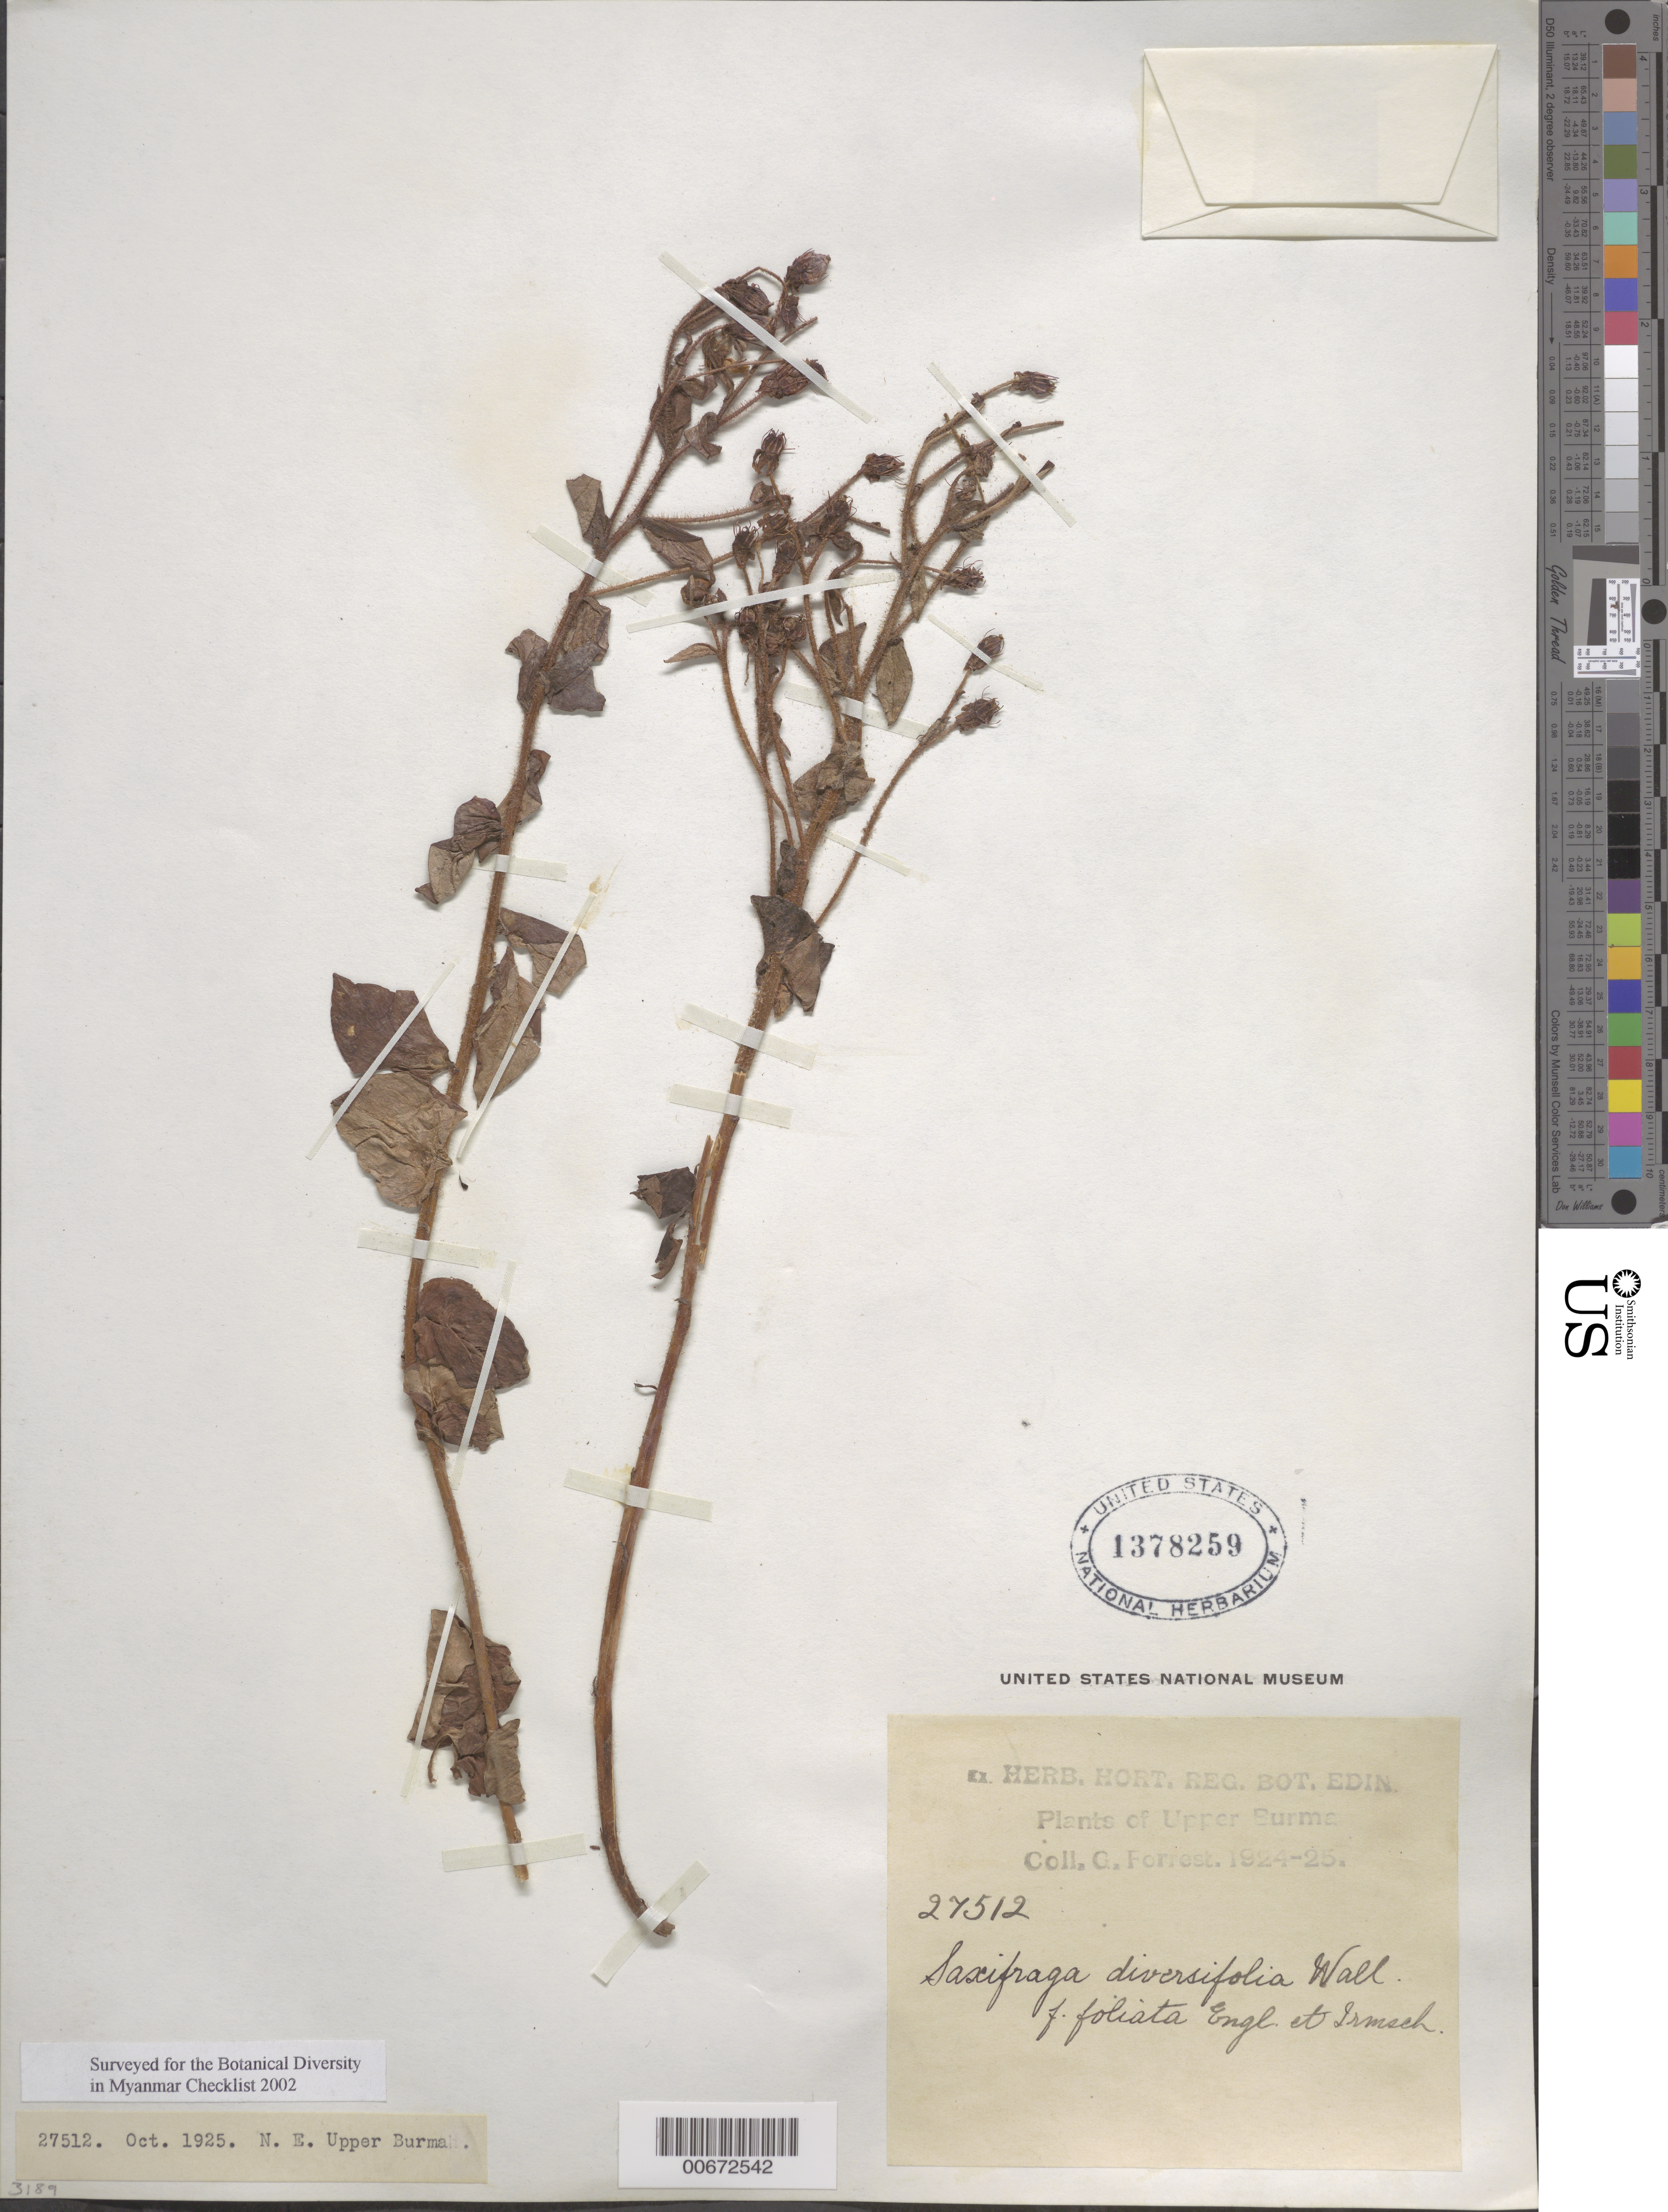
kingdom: Plantae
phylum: Tracheophyta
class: Magnoliopsida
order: Saxifragales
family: Saxifragaceae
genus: Saxifraga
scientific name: Saxifraga diversifolia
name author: Wall.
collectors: G. Forrest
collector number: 27512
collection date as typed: Oct 1925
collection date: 1925-10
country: Myanmar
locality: NE Upper Burma.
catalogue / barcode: US 1378259